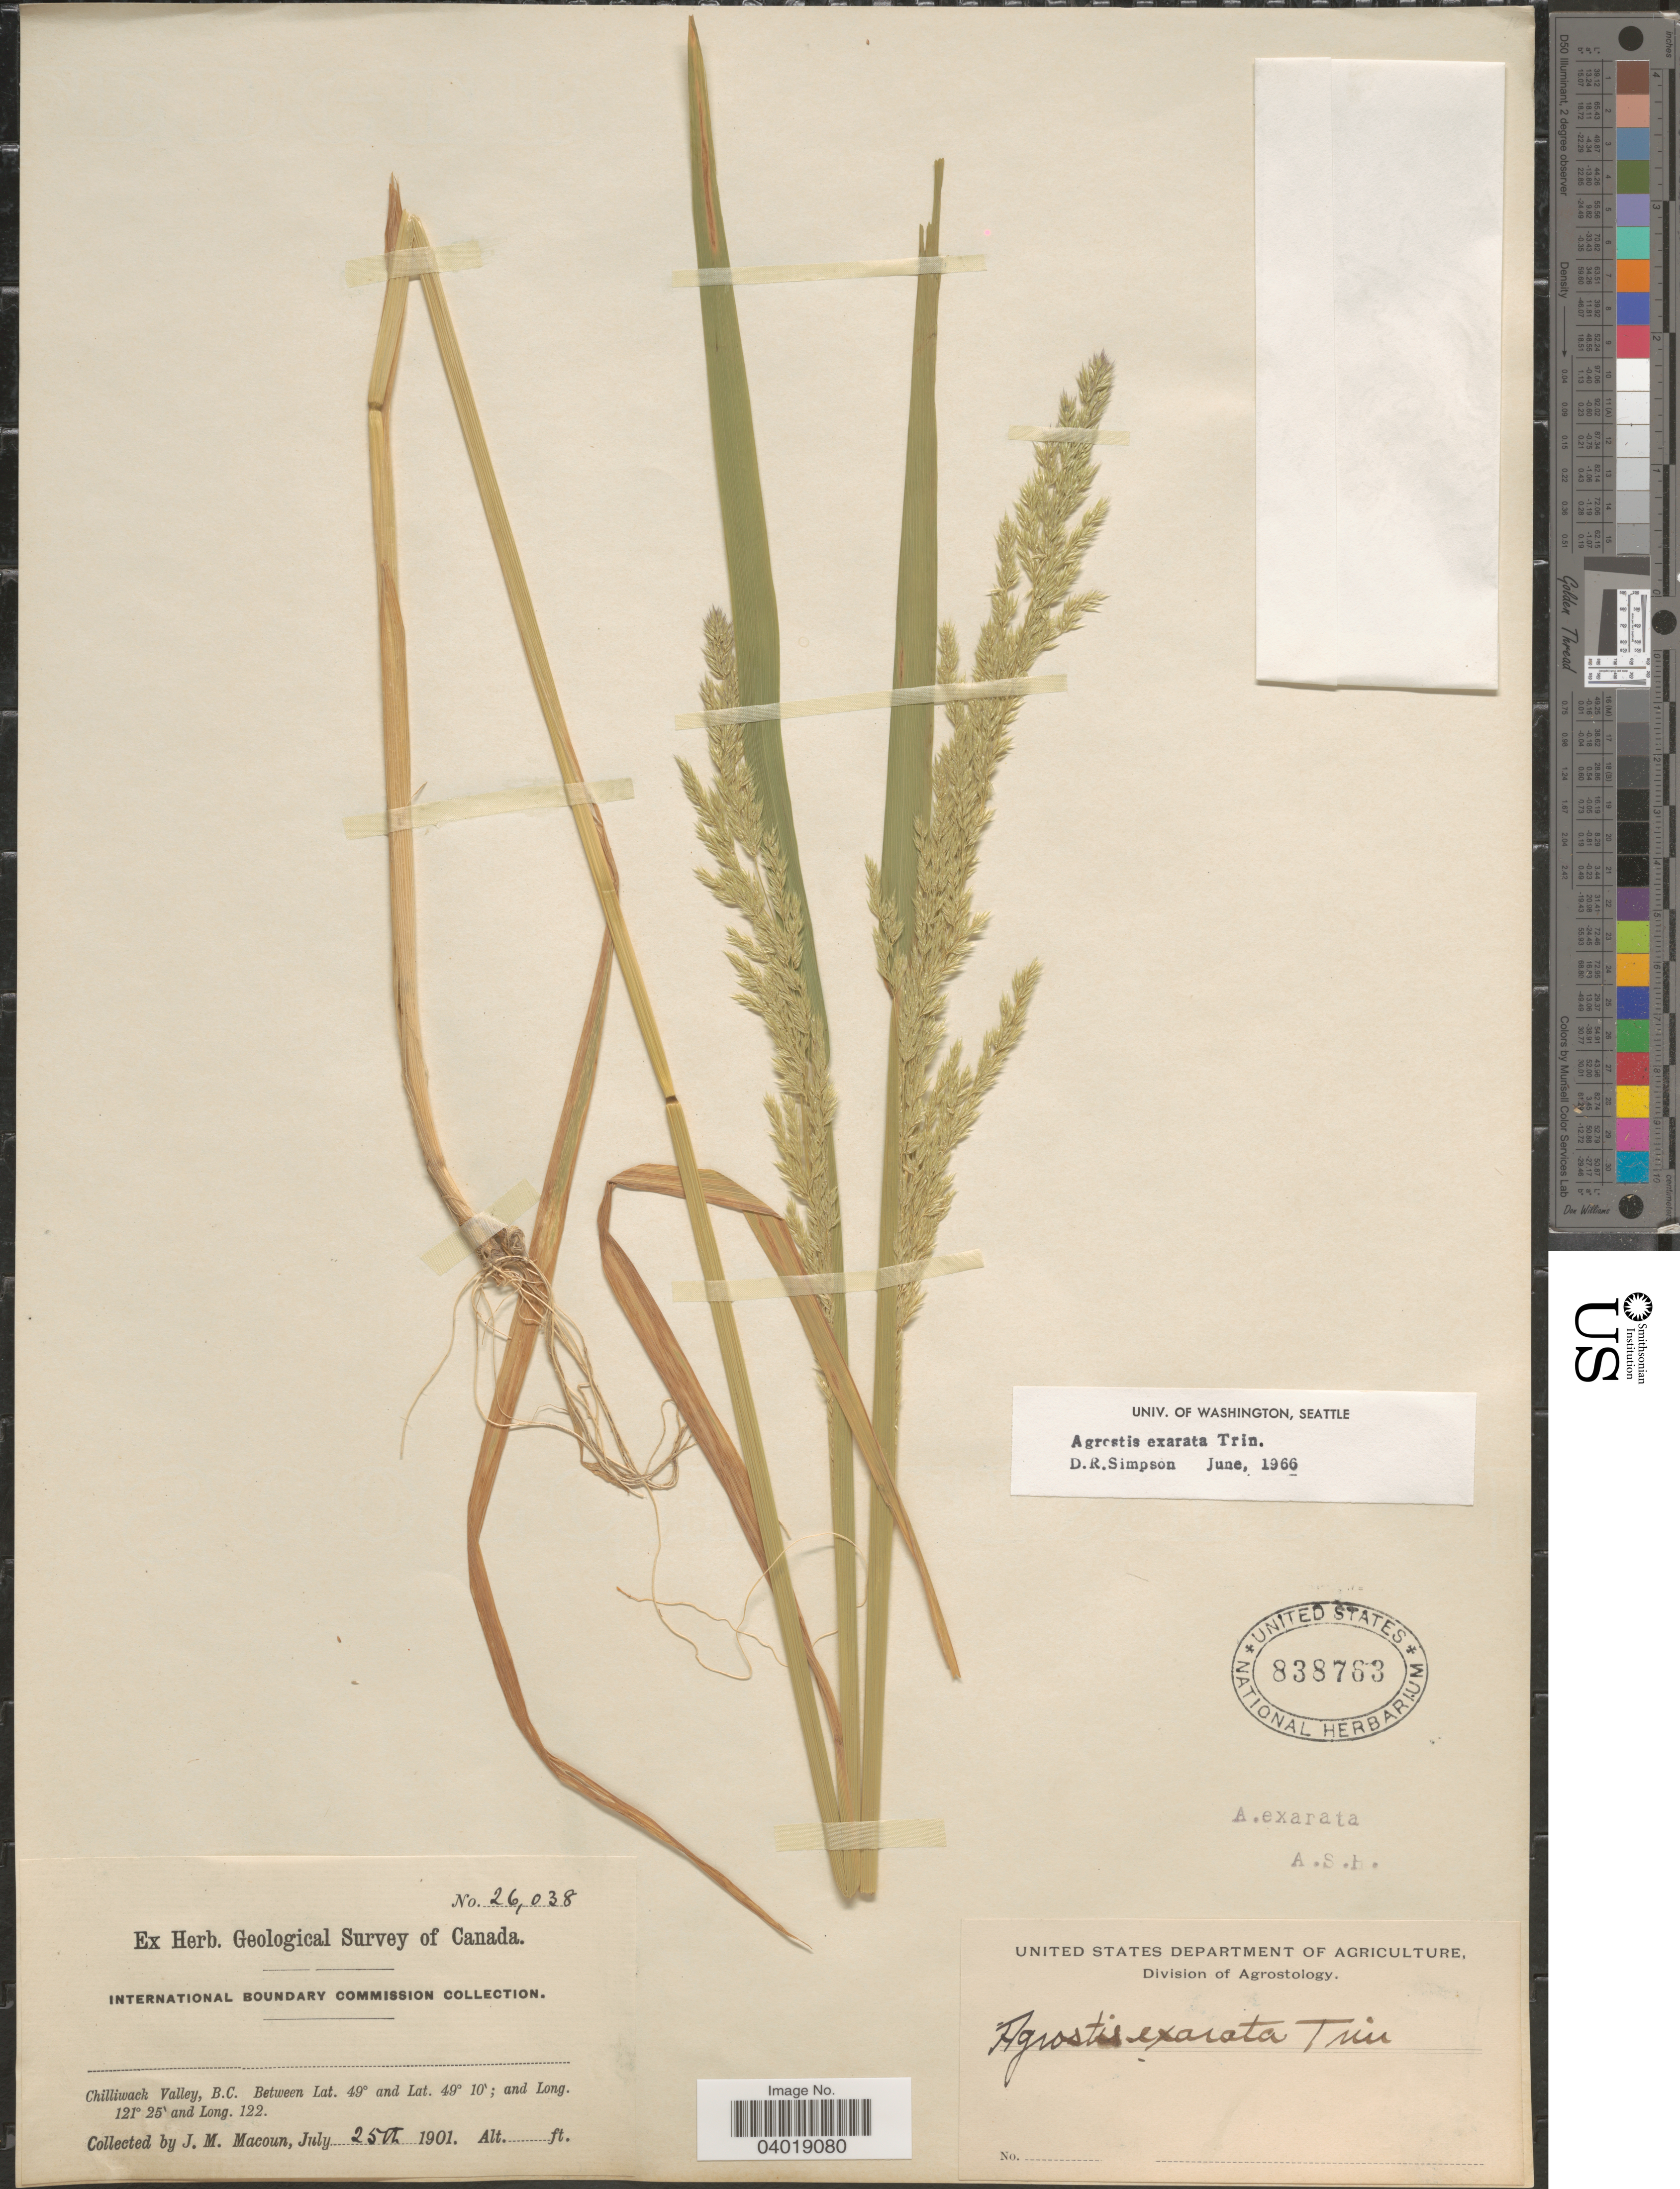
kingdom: Plantae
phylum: Tracheophyta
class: Liliopsida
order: Poales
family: Poaceae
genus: Agrostis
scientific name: Agrostis exarata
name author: Trin.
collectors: J. M. Macoun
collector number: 26038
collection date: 1901-07-25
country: Canada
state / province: British Columbia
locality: Chilliwack Valley.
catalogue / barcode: US 838763